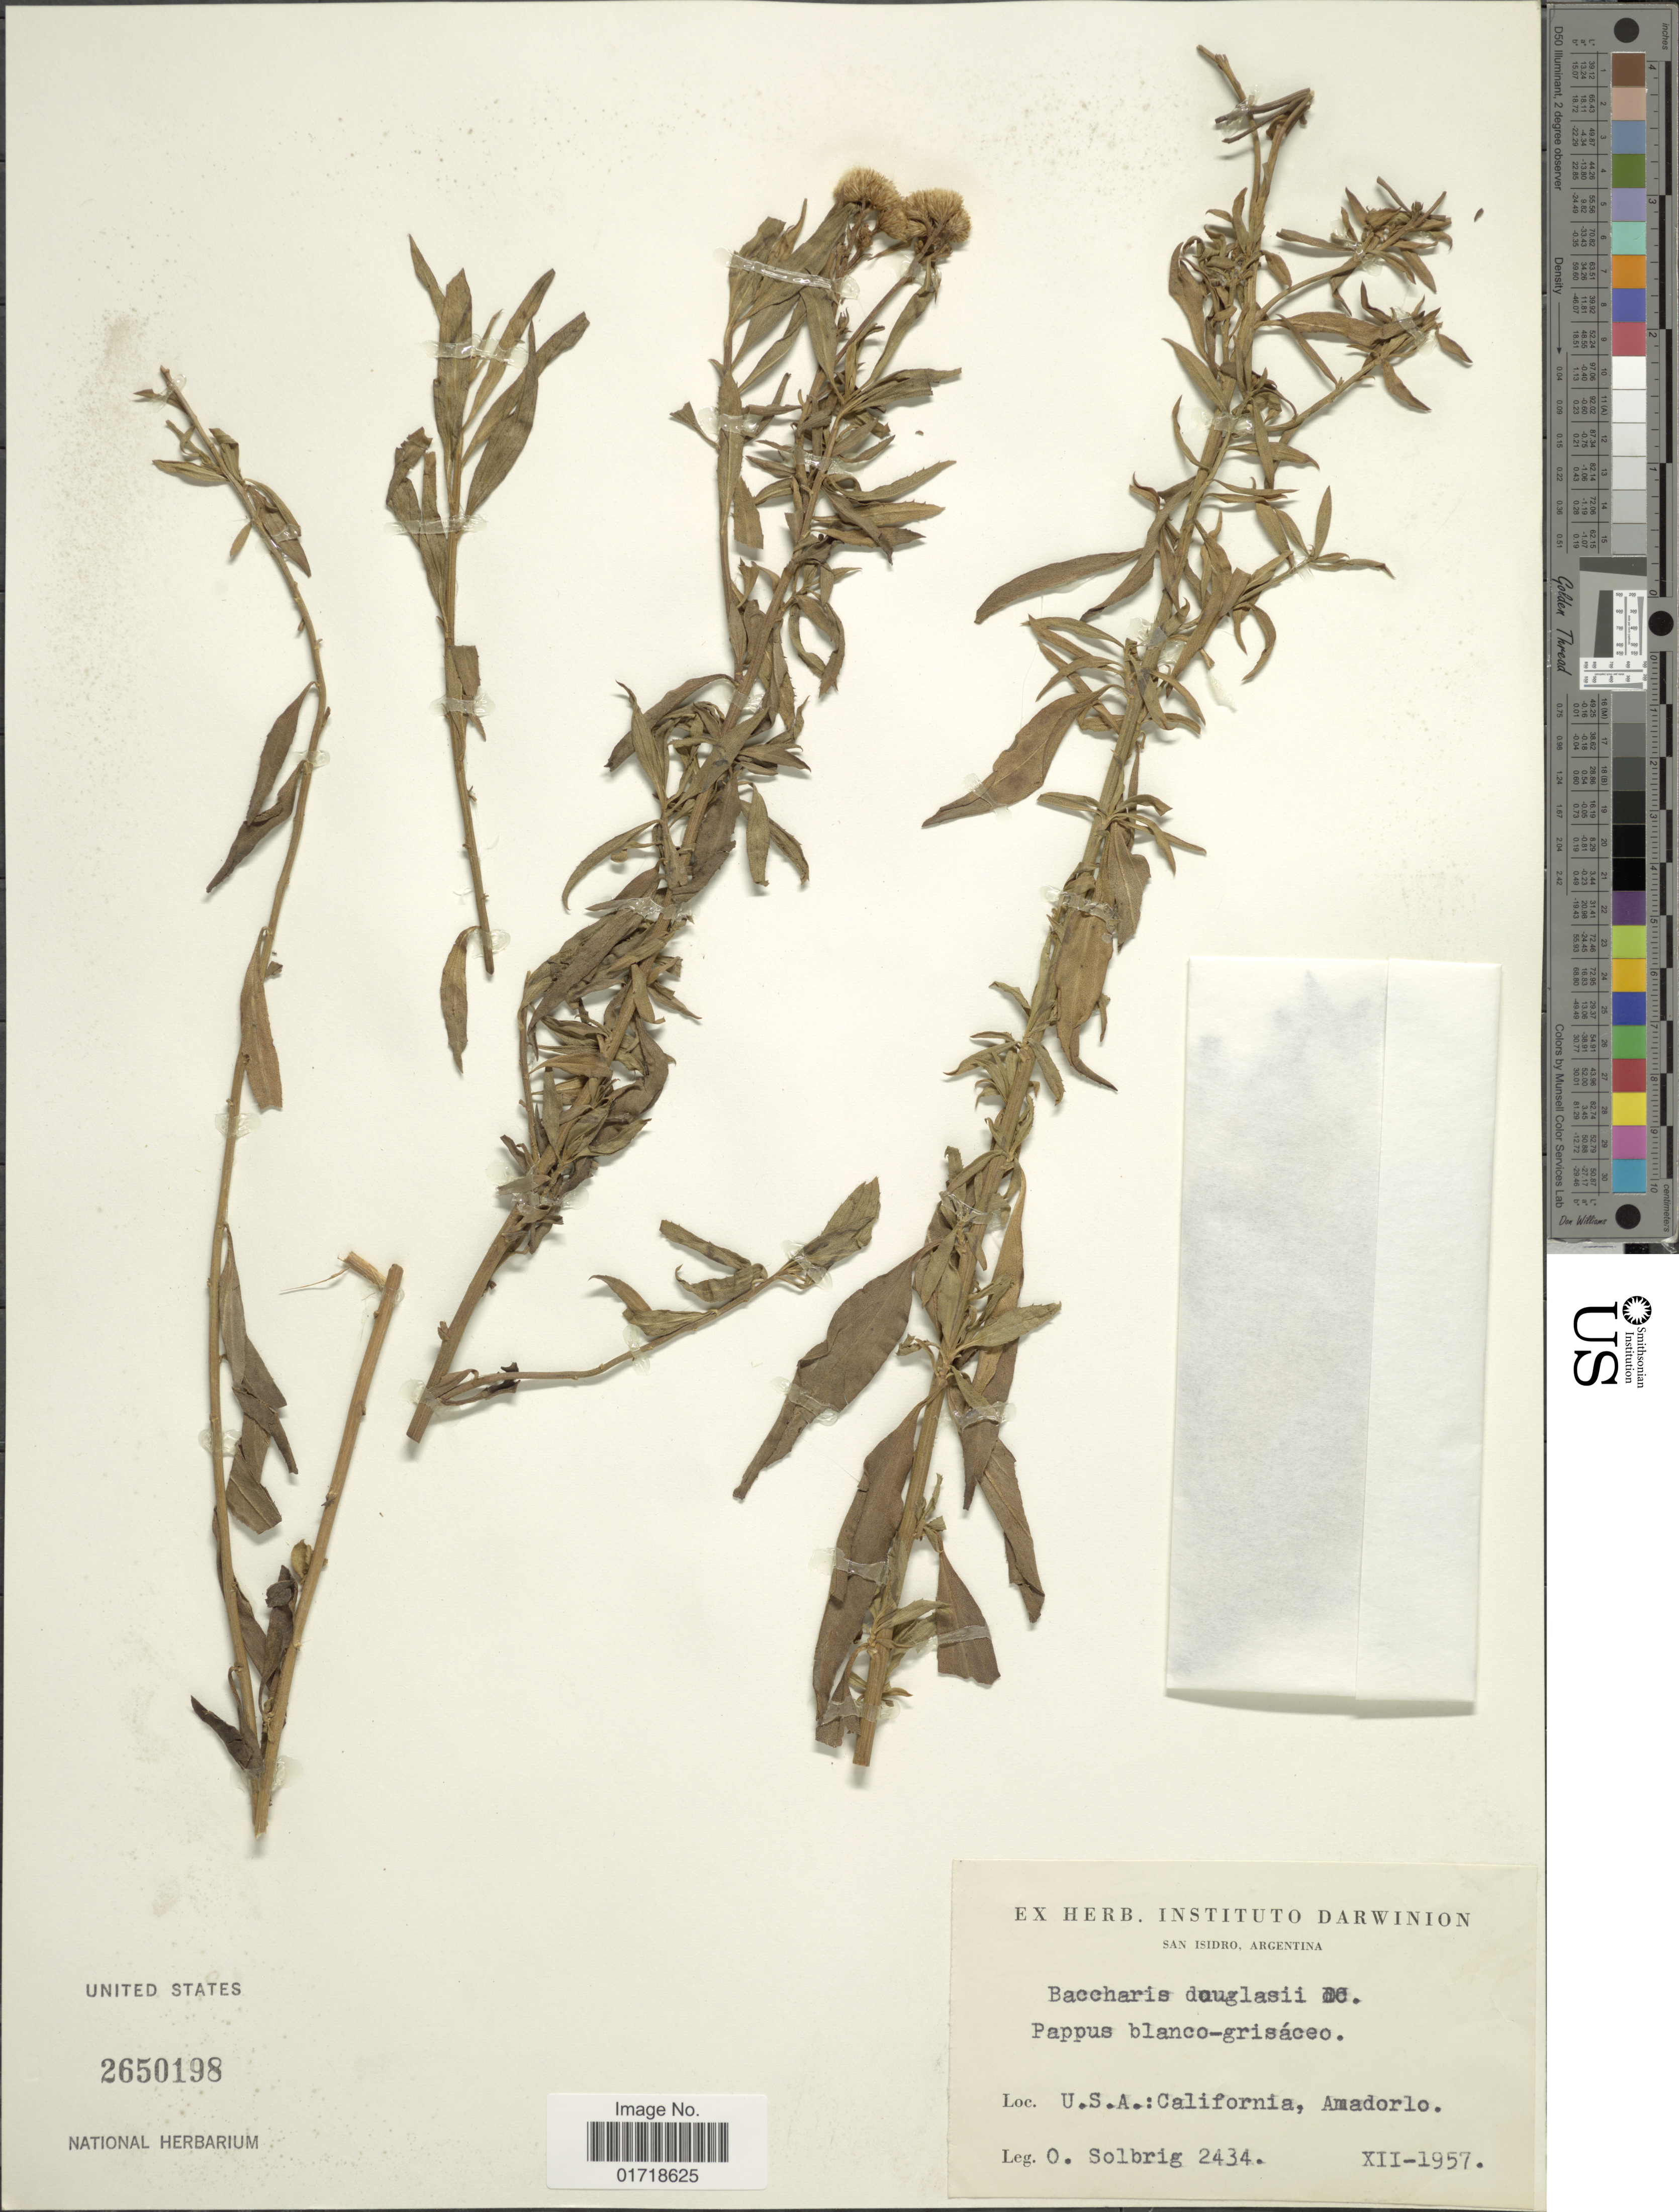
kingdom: Plantae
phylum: Tracheophyta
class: Magnoliopsida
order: Asterales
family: Asteraceae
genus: Baccharis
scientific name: Baccharis douglasii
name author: DC.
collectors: O. T. Solbrig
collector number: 2434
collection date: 1957-12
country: United States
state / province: California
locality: Amadorlo.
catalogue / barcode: US 2650198